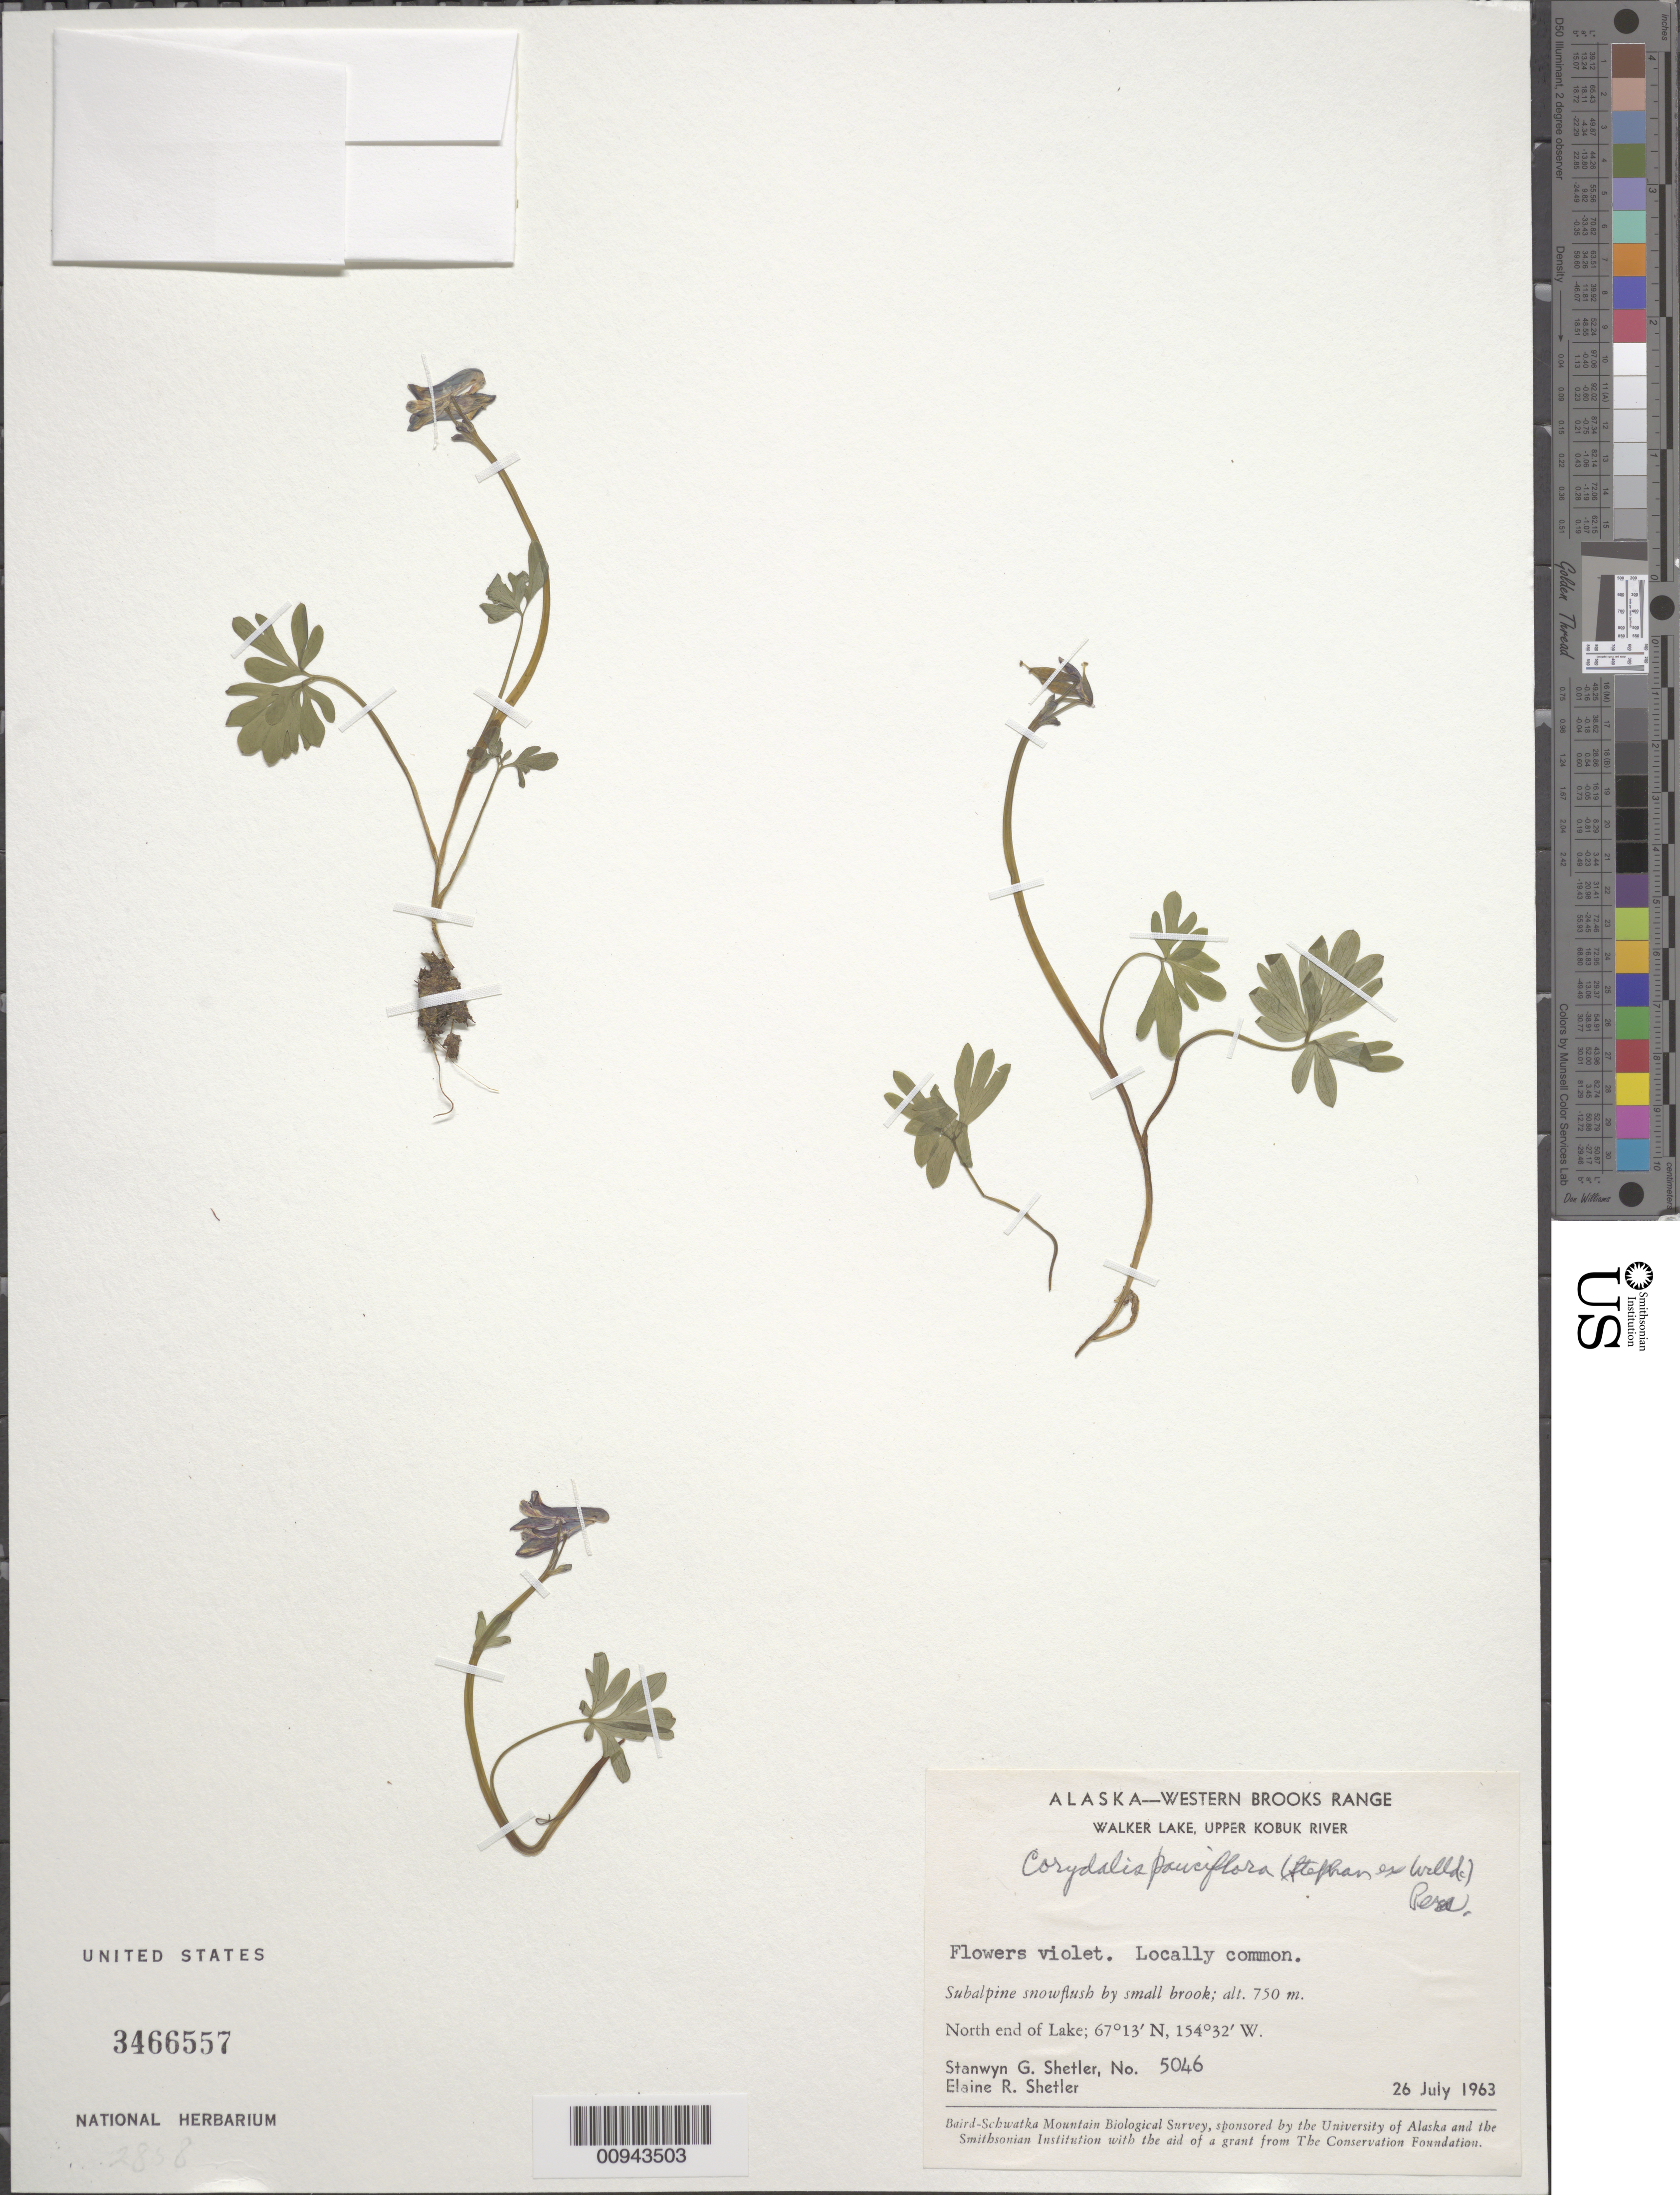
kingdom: Plantae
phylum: Tracheophyta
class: Magnoliopsida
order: Ranunculales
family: Papaveraceae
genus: Corydalis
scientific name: Corydalis pauciflora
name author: (Stephan) Pers.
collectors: S. Shetler & E. R. Shetler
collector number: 5046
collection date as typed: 26 Jul 1963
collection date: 1963-07-26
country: United States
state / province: Alaska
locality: North end of Walker Lake. Western Brooks Range, Upper Kobuk River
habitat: Subalpine snowflush by small brook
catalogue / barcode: US 3466557